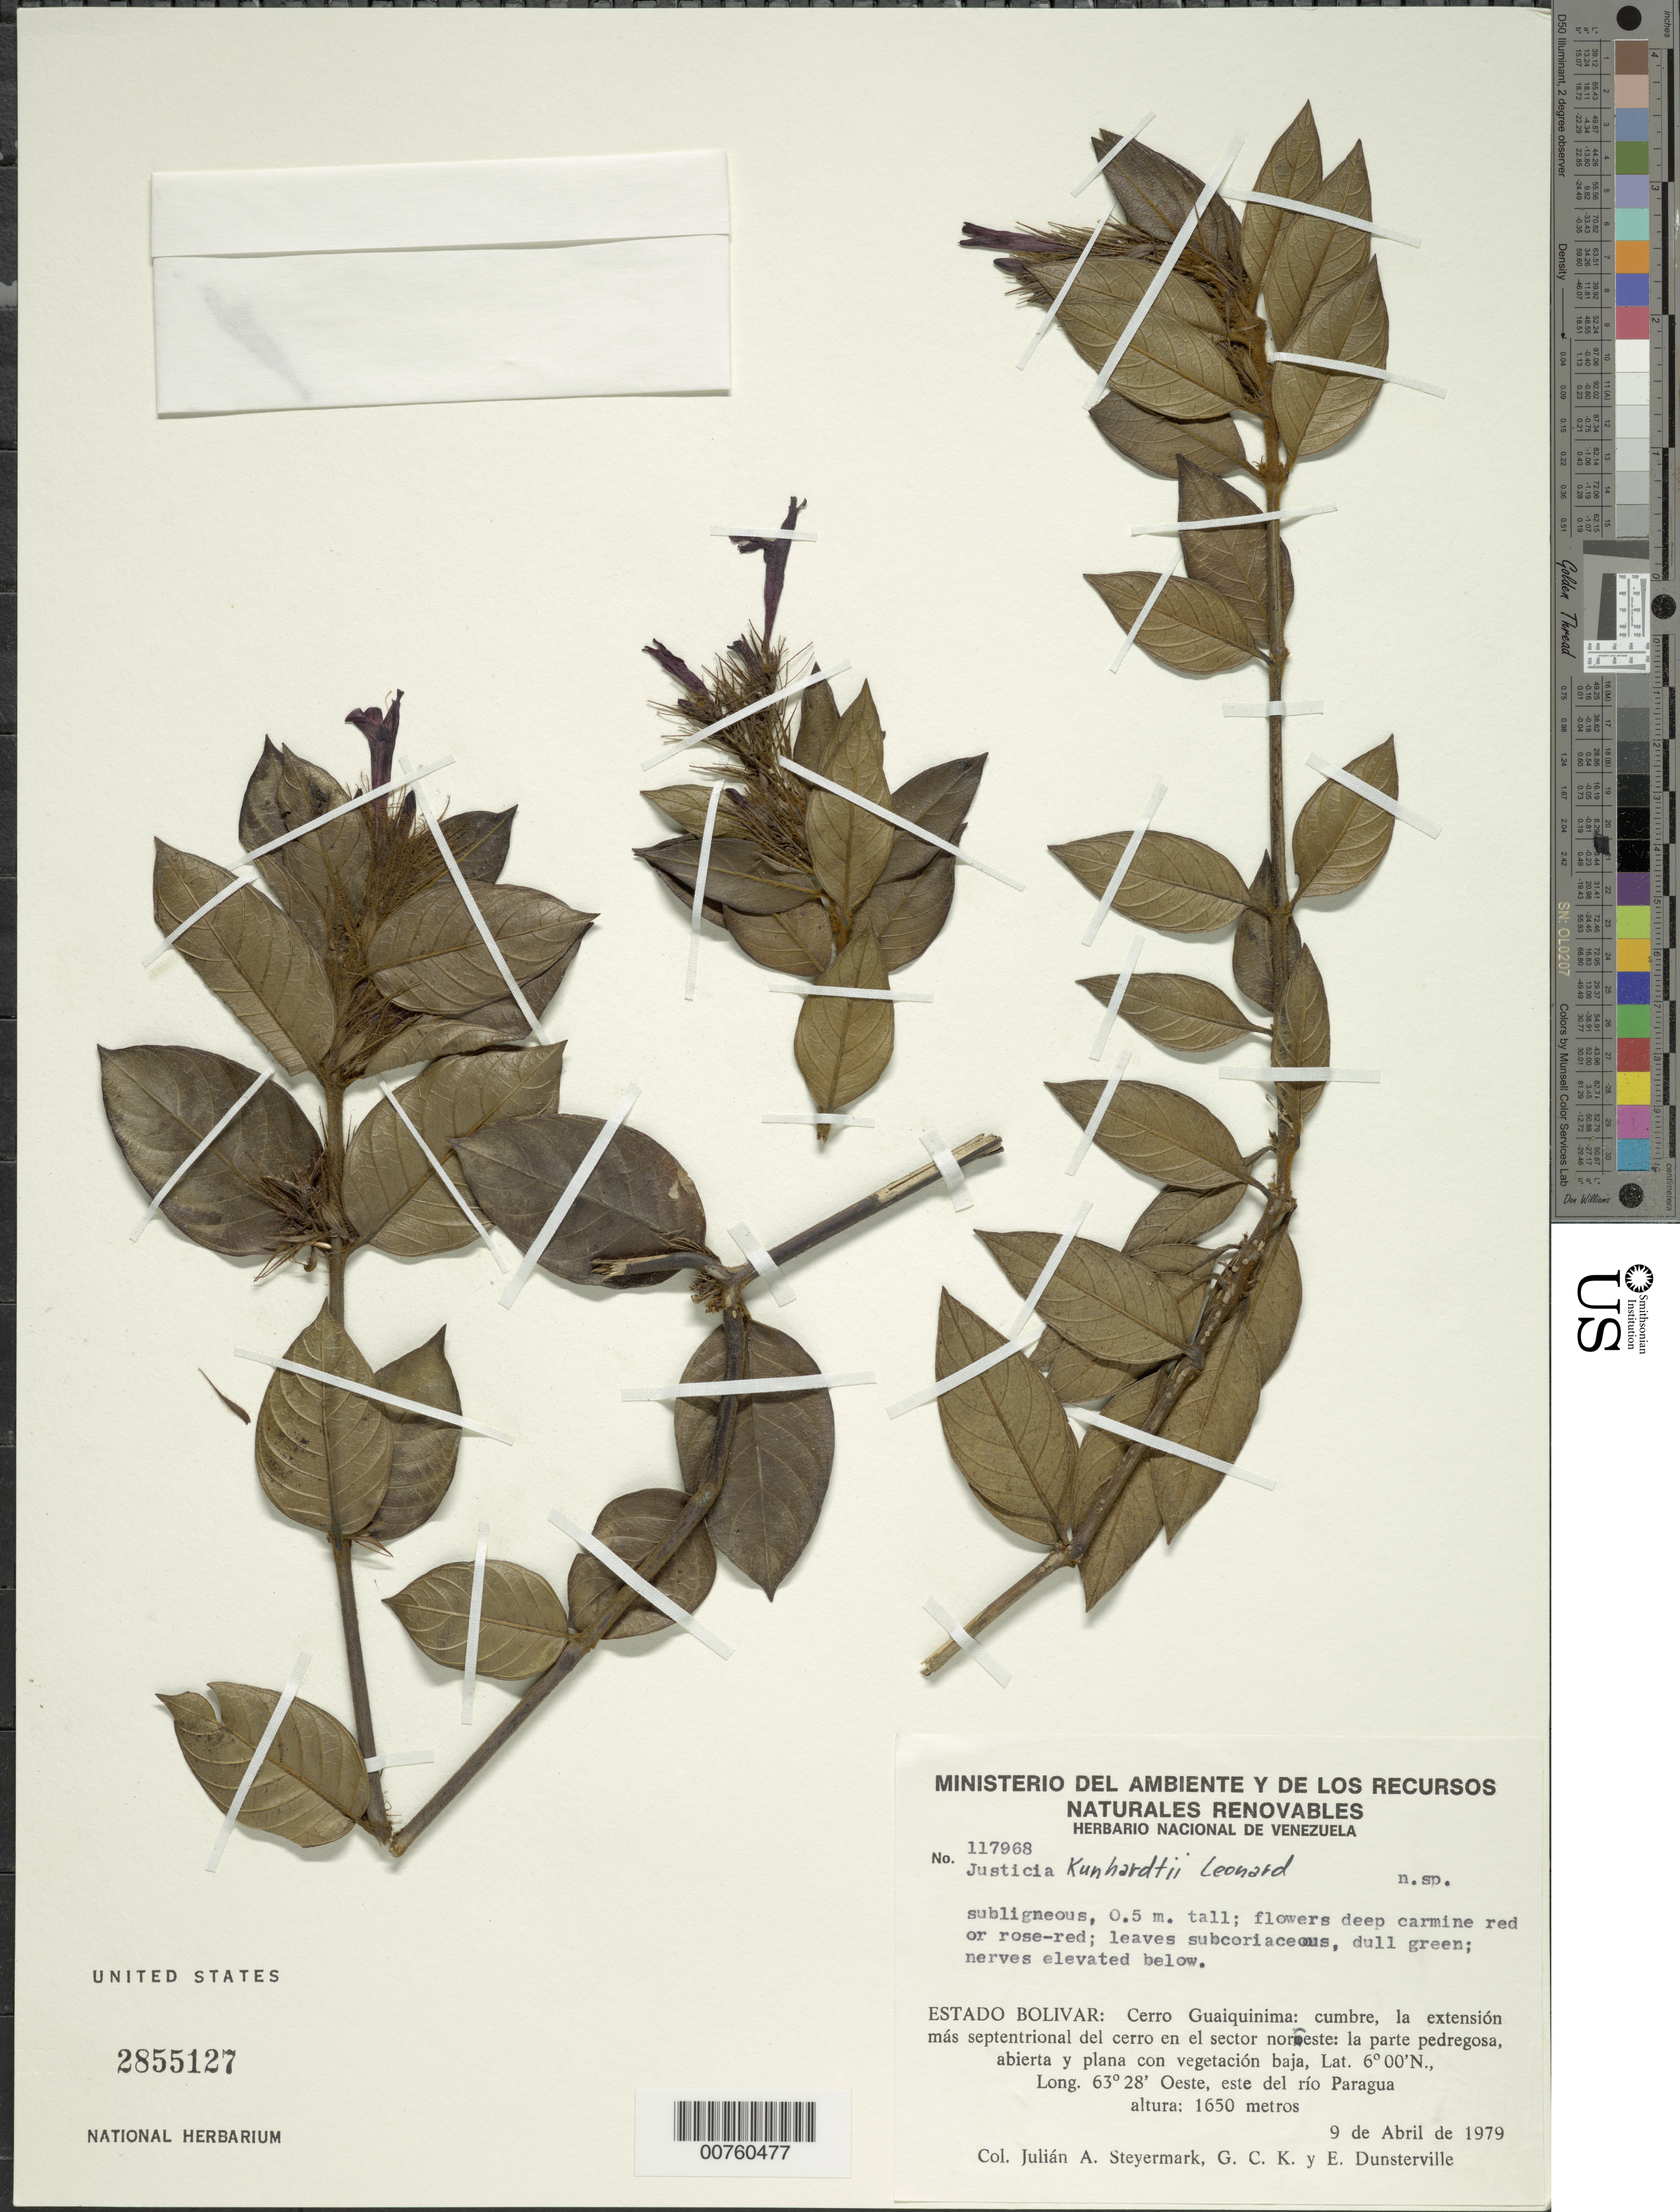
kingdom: Plantae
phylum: Tracheophyta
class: Magnoliopsida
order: Lamiales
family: Acanthaceae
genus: Justicia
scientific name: Justicia kunhardtii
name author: Leonard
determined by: Wasshausen, Dieter C., (BOT), Smithsonian Institution - National Museum of Natural History (UNITED STATES)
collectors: J. Steyermark, G. C. K. Dunsterville & E. Dunsterville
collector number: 117968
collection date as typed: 9-Apr-79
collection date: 1979-04-09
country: Venezuela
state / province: Bolívar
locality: Cerro Guaiquinima, cumbre, la extensíon más septentríonal del cerro en el sector NE; E del río Paragua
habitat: La parte pedegrosa, abierta y plana con vegetación baja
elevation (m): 1650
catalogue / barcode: US 2855127